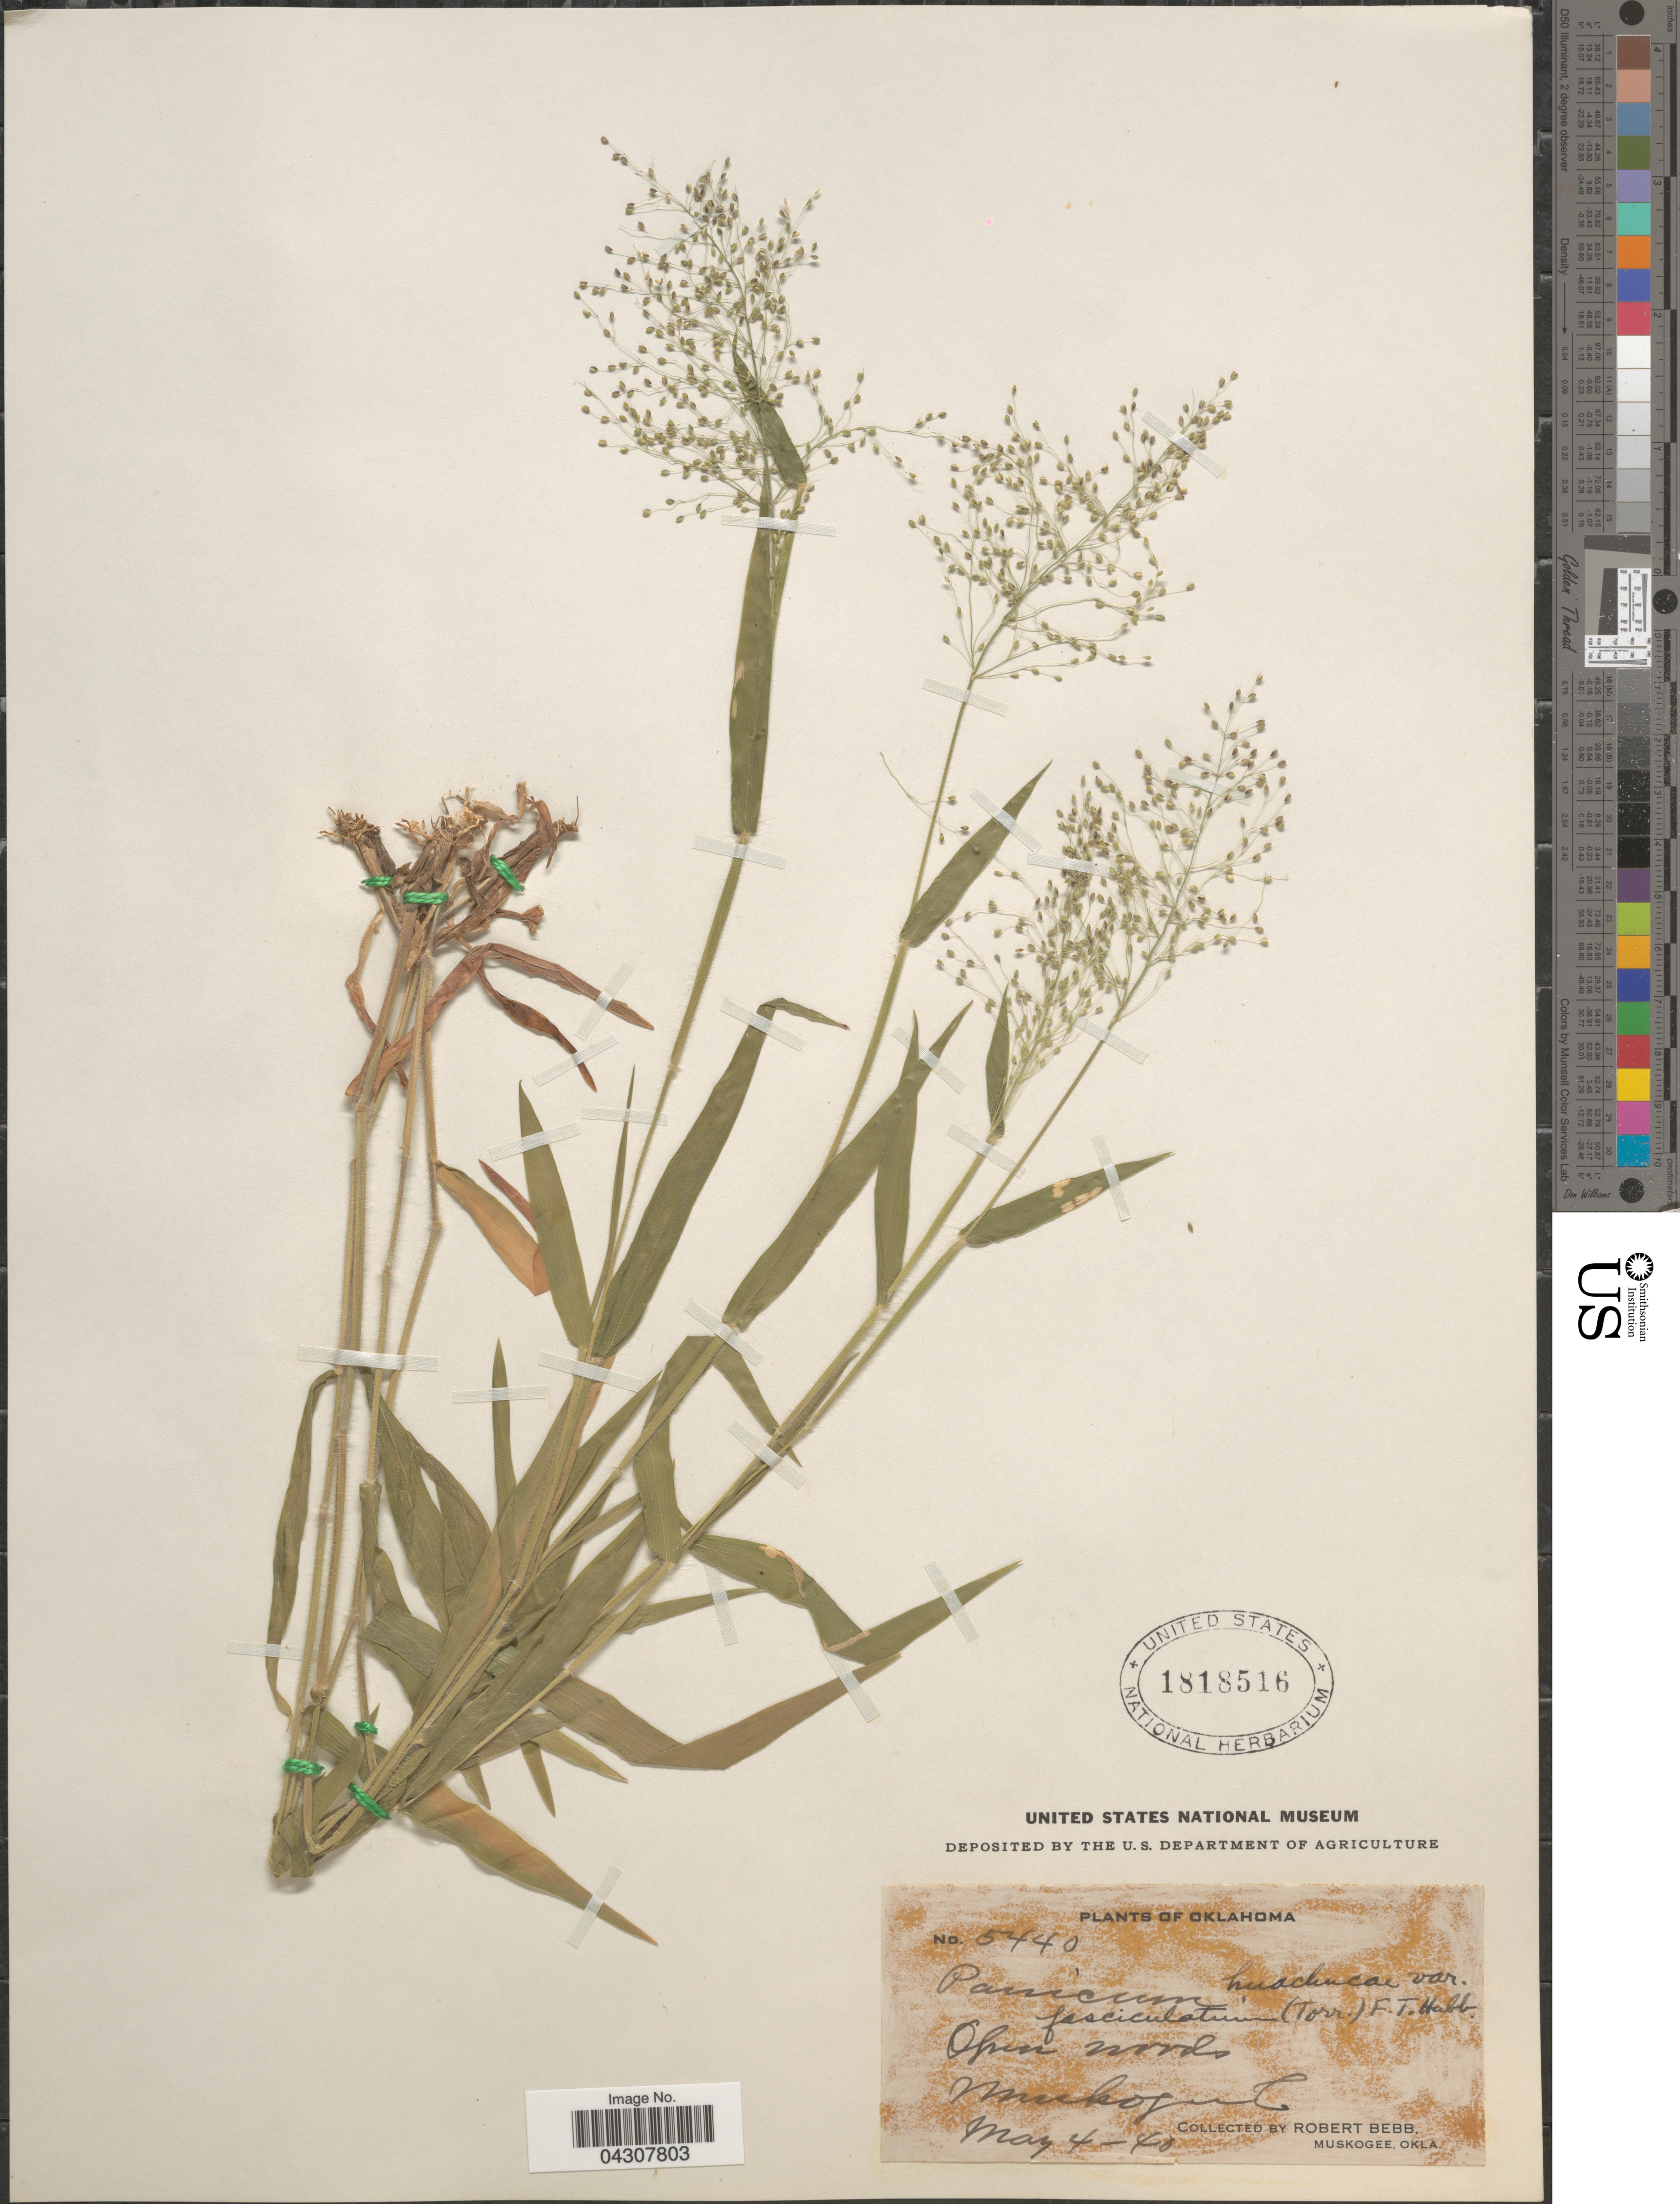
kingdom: Plantae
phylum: Tracheophyta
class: Liliopsida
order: Poales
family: Poaceae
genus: Dichanthelium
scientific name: Dichanthelium acuminatum var. acuminatum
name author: (Sw.) Gould & C.A. Clark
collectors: R. Bebb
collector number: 5440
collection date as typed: Transcribed d/m/y: 4/5/40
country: United States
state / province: Oklahoma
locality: Muskogee Co.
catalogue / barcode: US 1818516